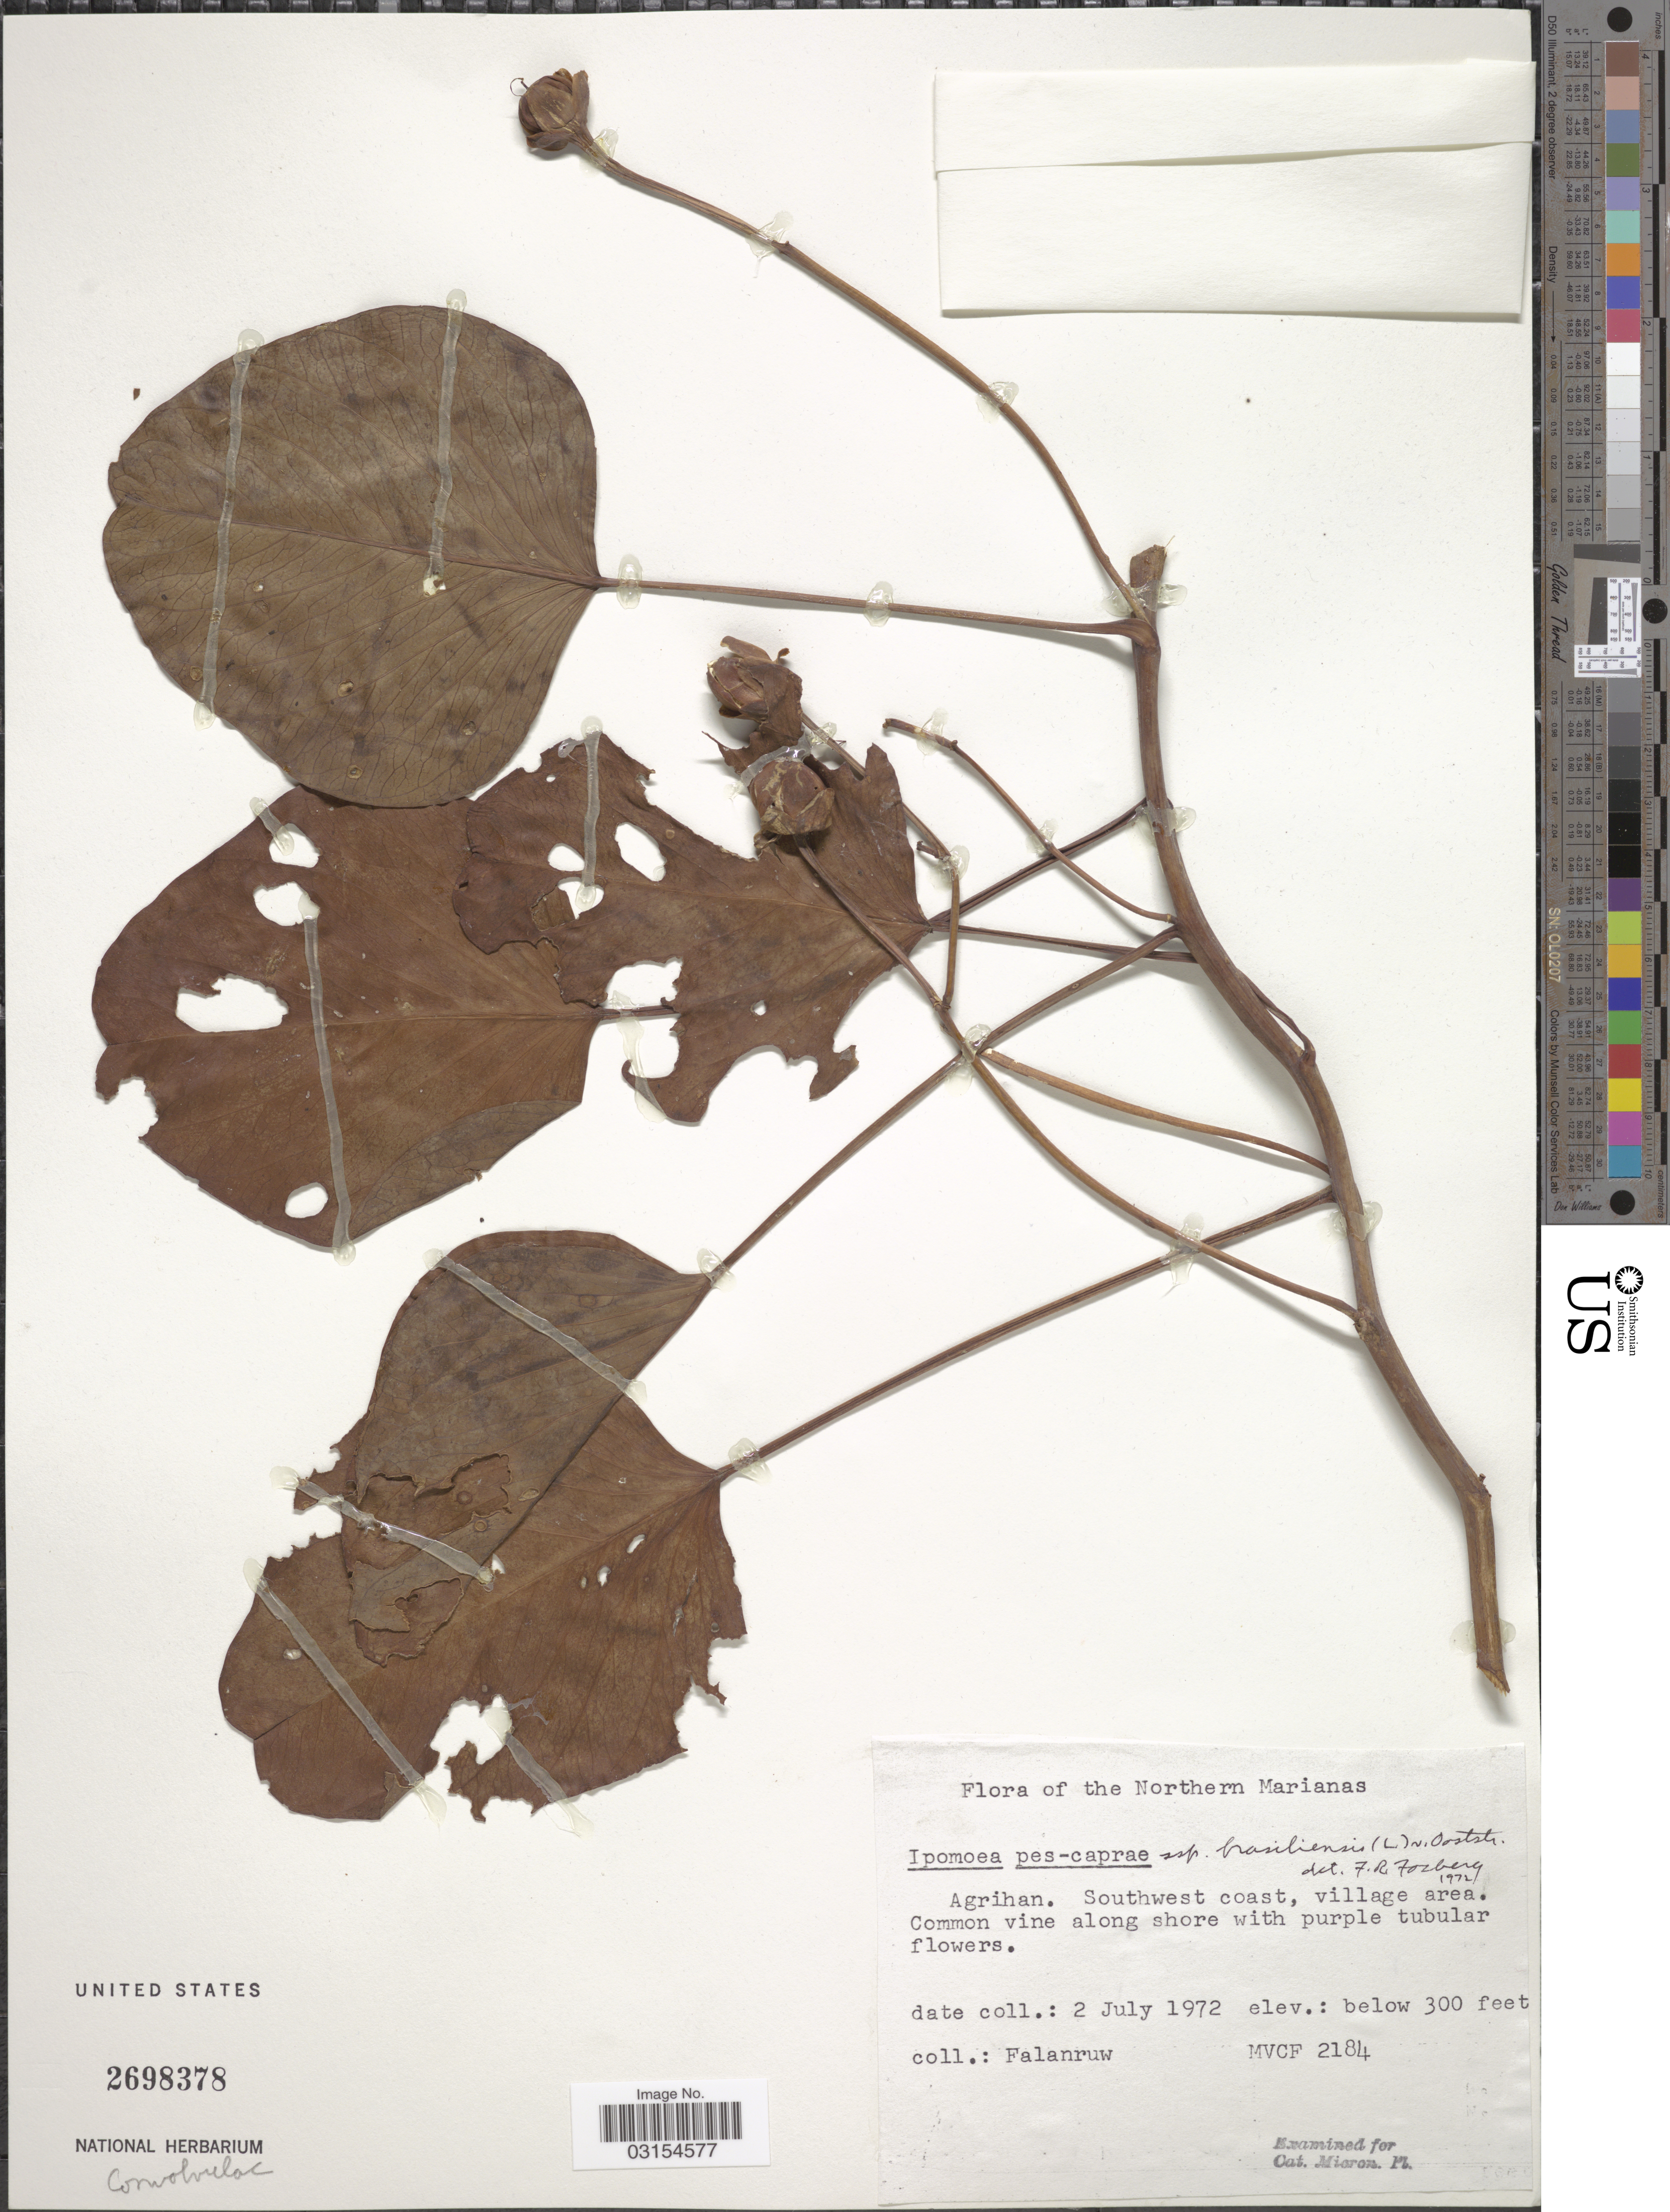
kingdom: Plantae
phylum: Tracheophyta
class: Magnoliopsida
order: Solanales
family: Convolvulaceae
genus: Ipomoea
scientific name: Ipomoea pes-caprae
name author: (L.) R. Br.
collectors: Falanruw, --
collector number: MVCF2184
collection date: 1972-07-02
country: Northern Mariana Islands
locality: Northern Marianas. Agrihan. Southwest coast, village area.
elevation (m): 91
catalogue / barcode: US 2698378